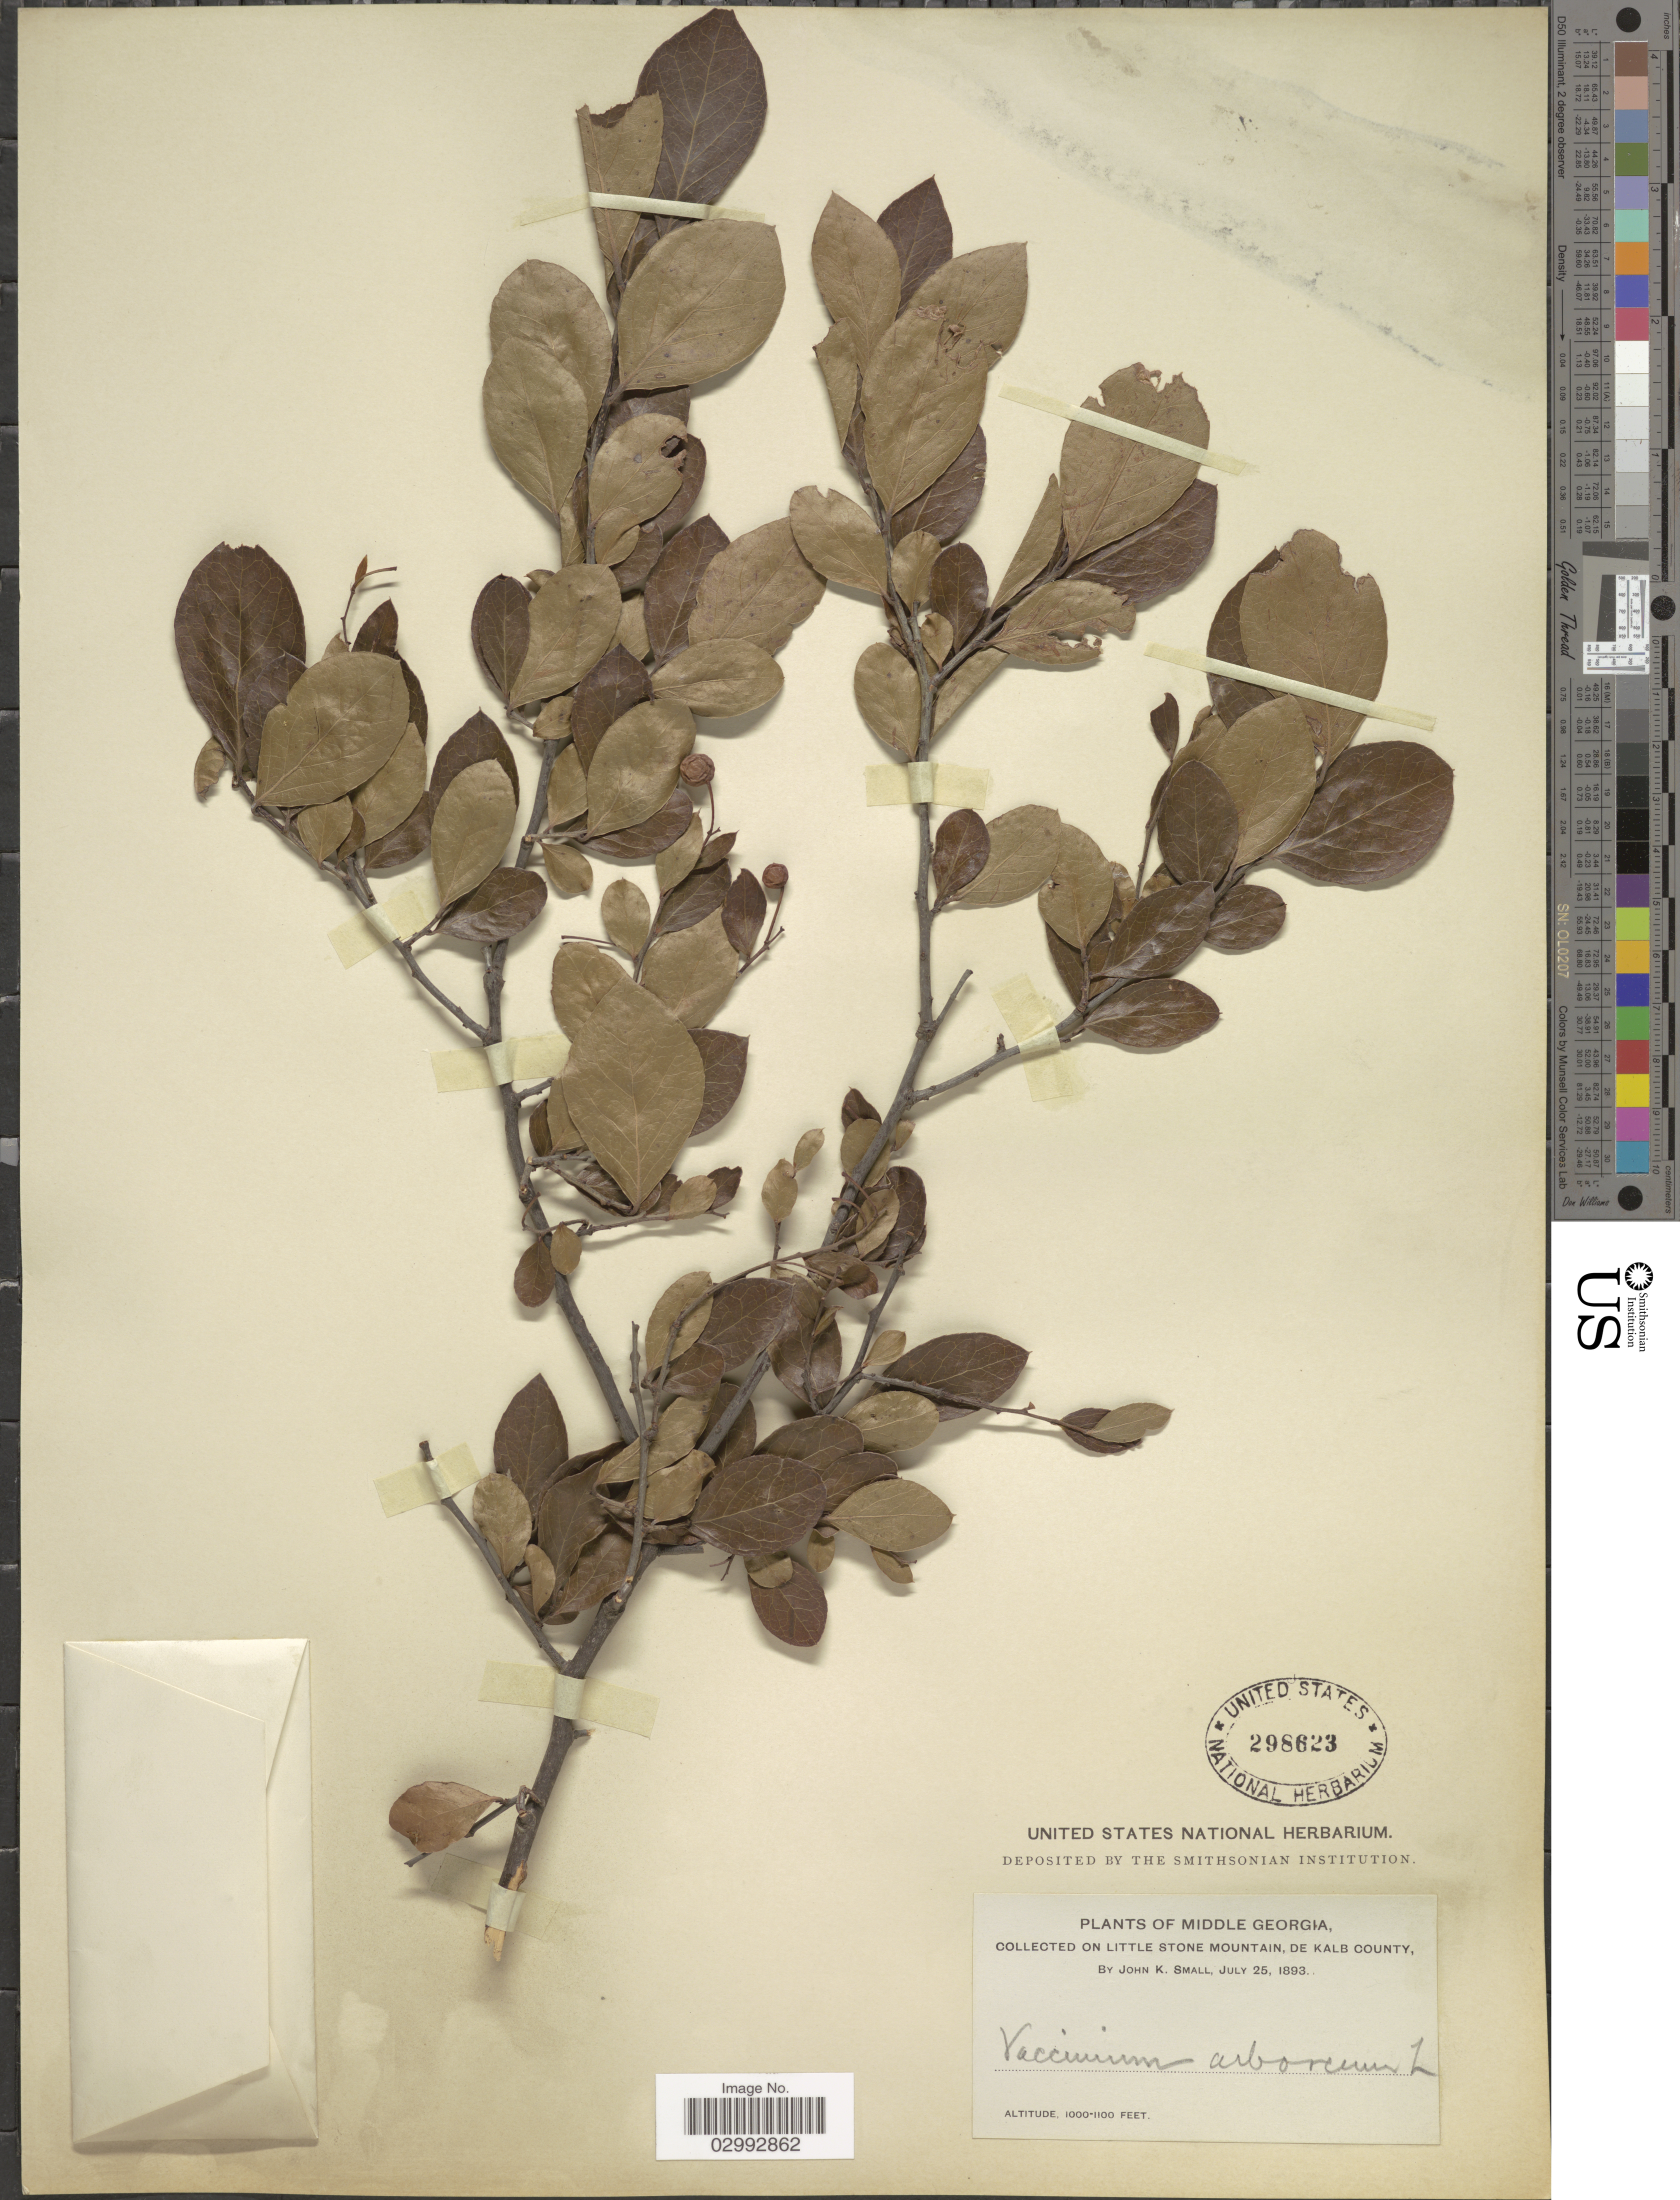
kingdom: Plantae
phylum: Tracheophyta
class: Magnoliopsida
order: Ericales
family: Ericaceae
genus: Batodendron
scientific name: Batodendron arboreum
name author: Nutt.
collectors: J. K. Small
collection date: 1893-07-25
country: United States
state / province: Georgia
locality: Middle Georgia. On Little Stone Mountain, De Kalb County.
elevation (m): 305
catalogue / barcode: US 298623